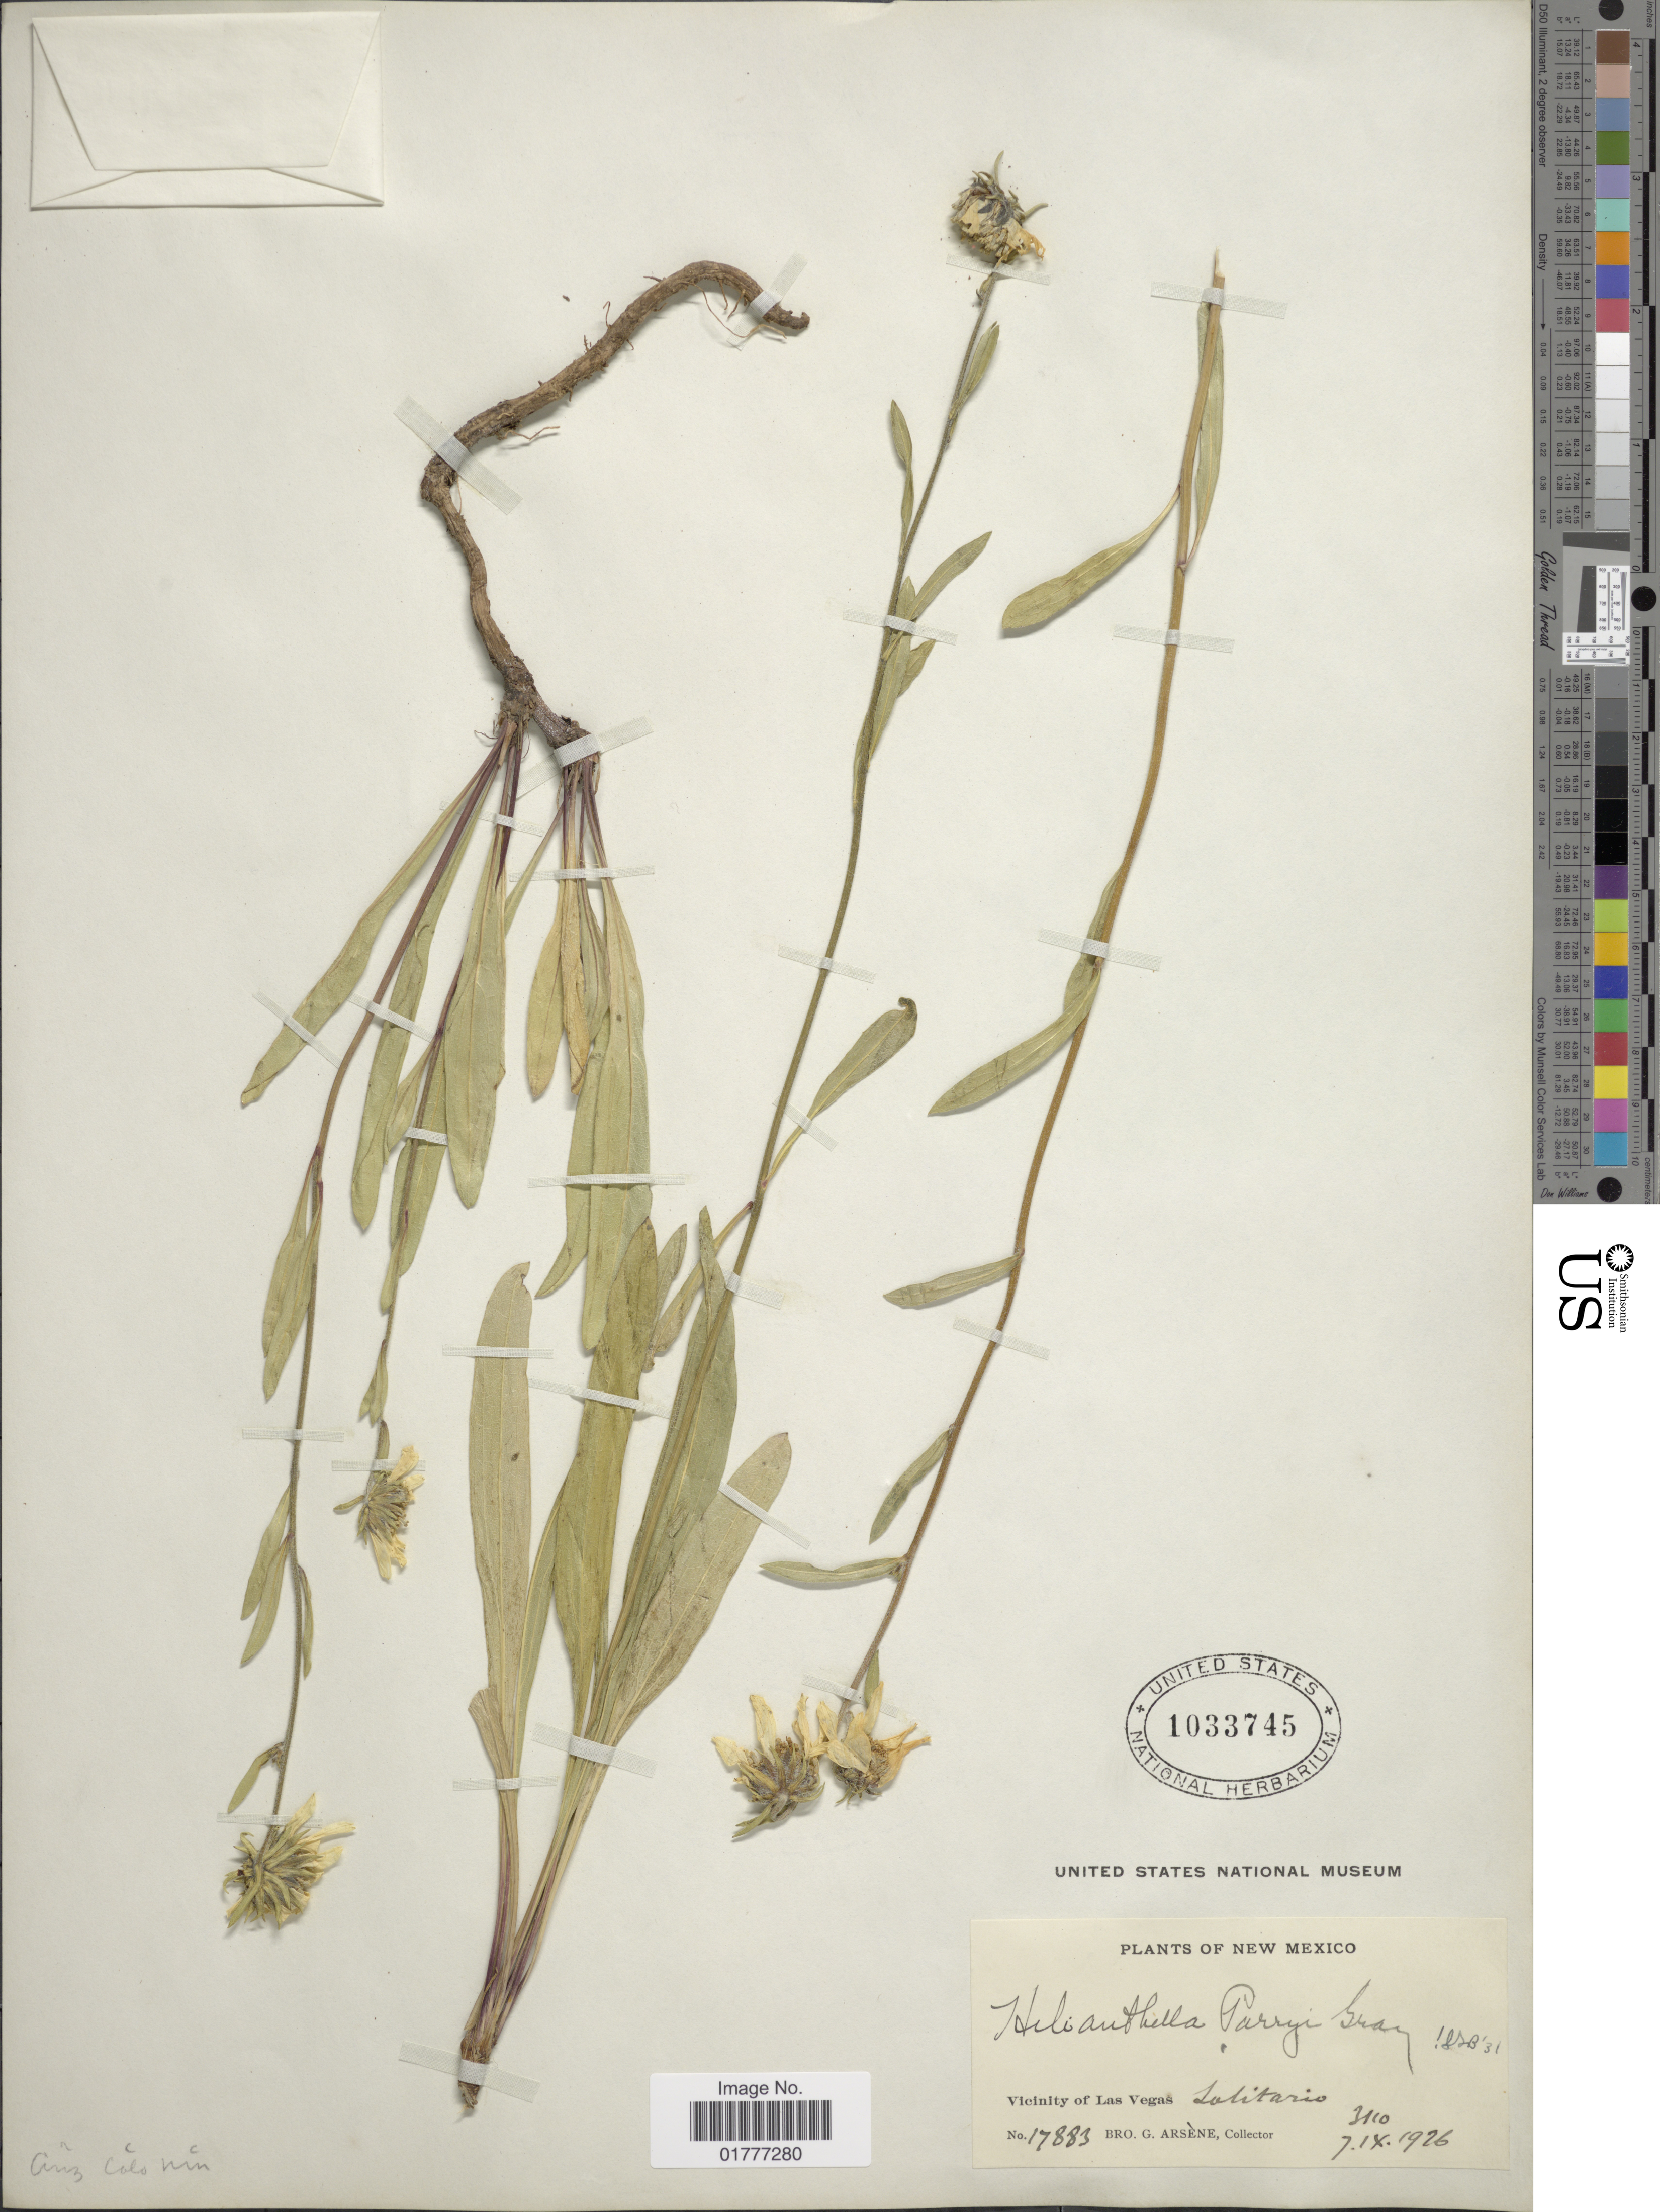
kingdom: Plantae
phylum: Tracheophyta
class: Magnoliopsida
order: Asterales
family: Asteraceae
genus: Helianthella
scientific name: Helianthella parryi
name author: A. Gray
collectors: Bro. G. Arsène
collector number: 17883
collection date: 1926-09-07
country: United States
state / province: New Mexico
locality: Vicinity of Las Vegas, Lohitario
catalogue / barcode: US 1033745